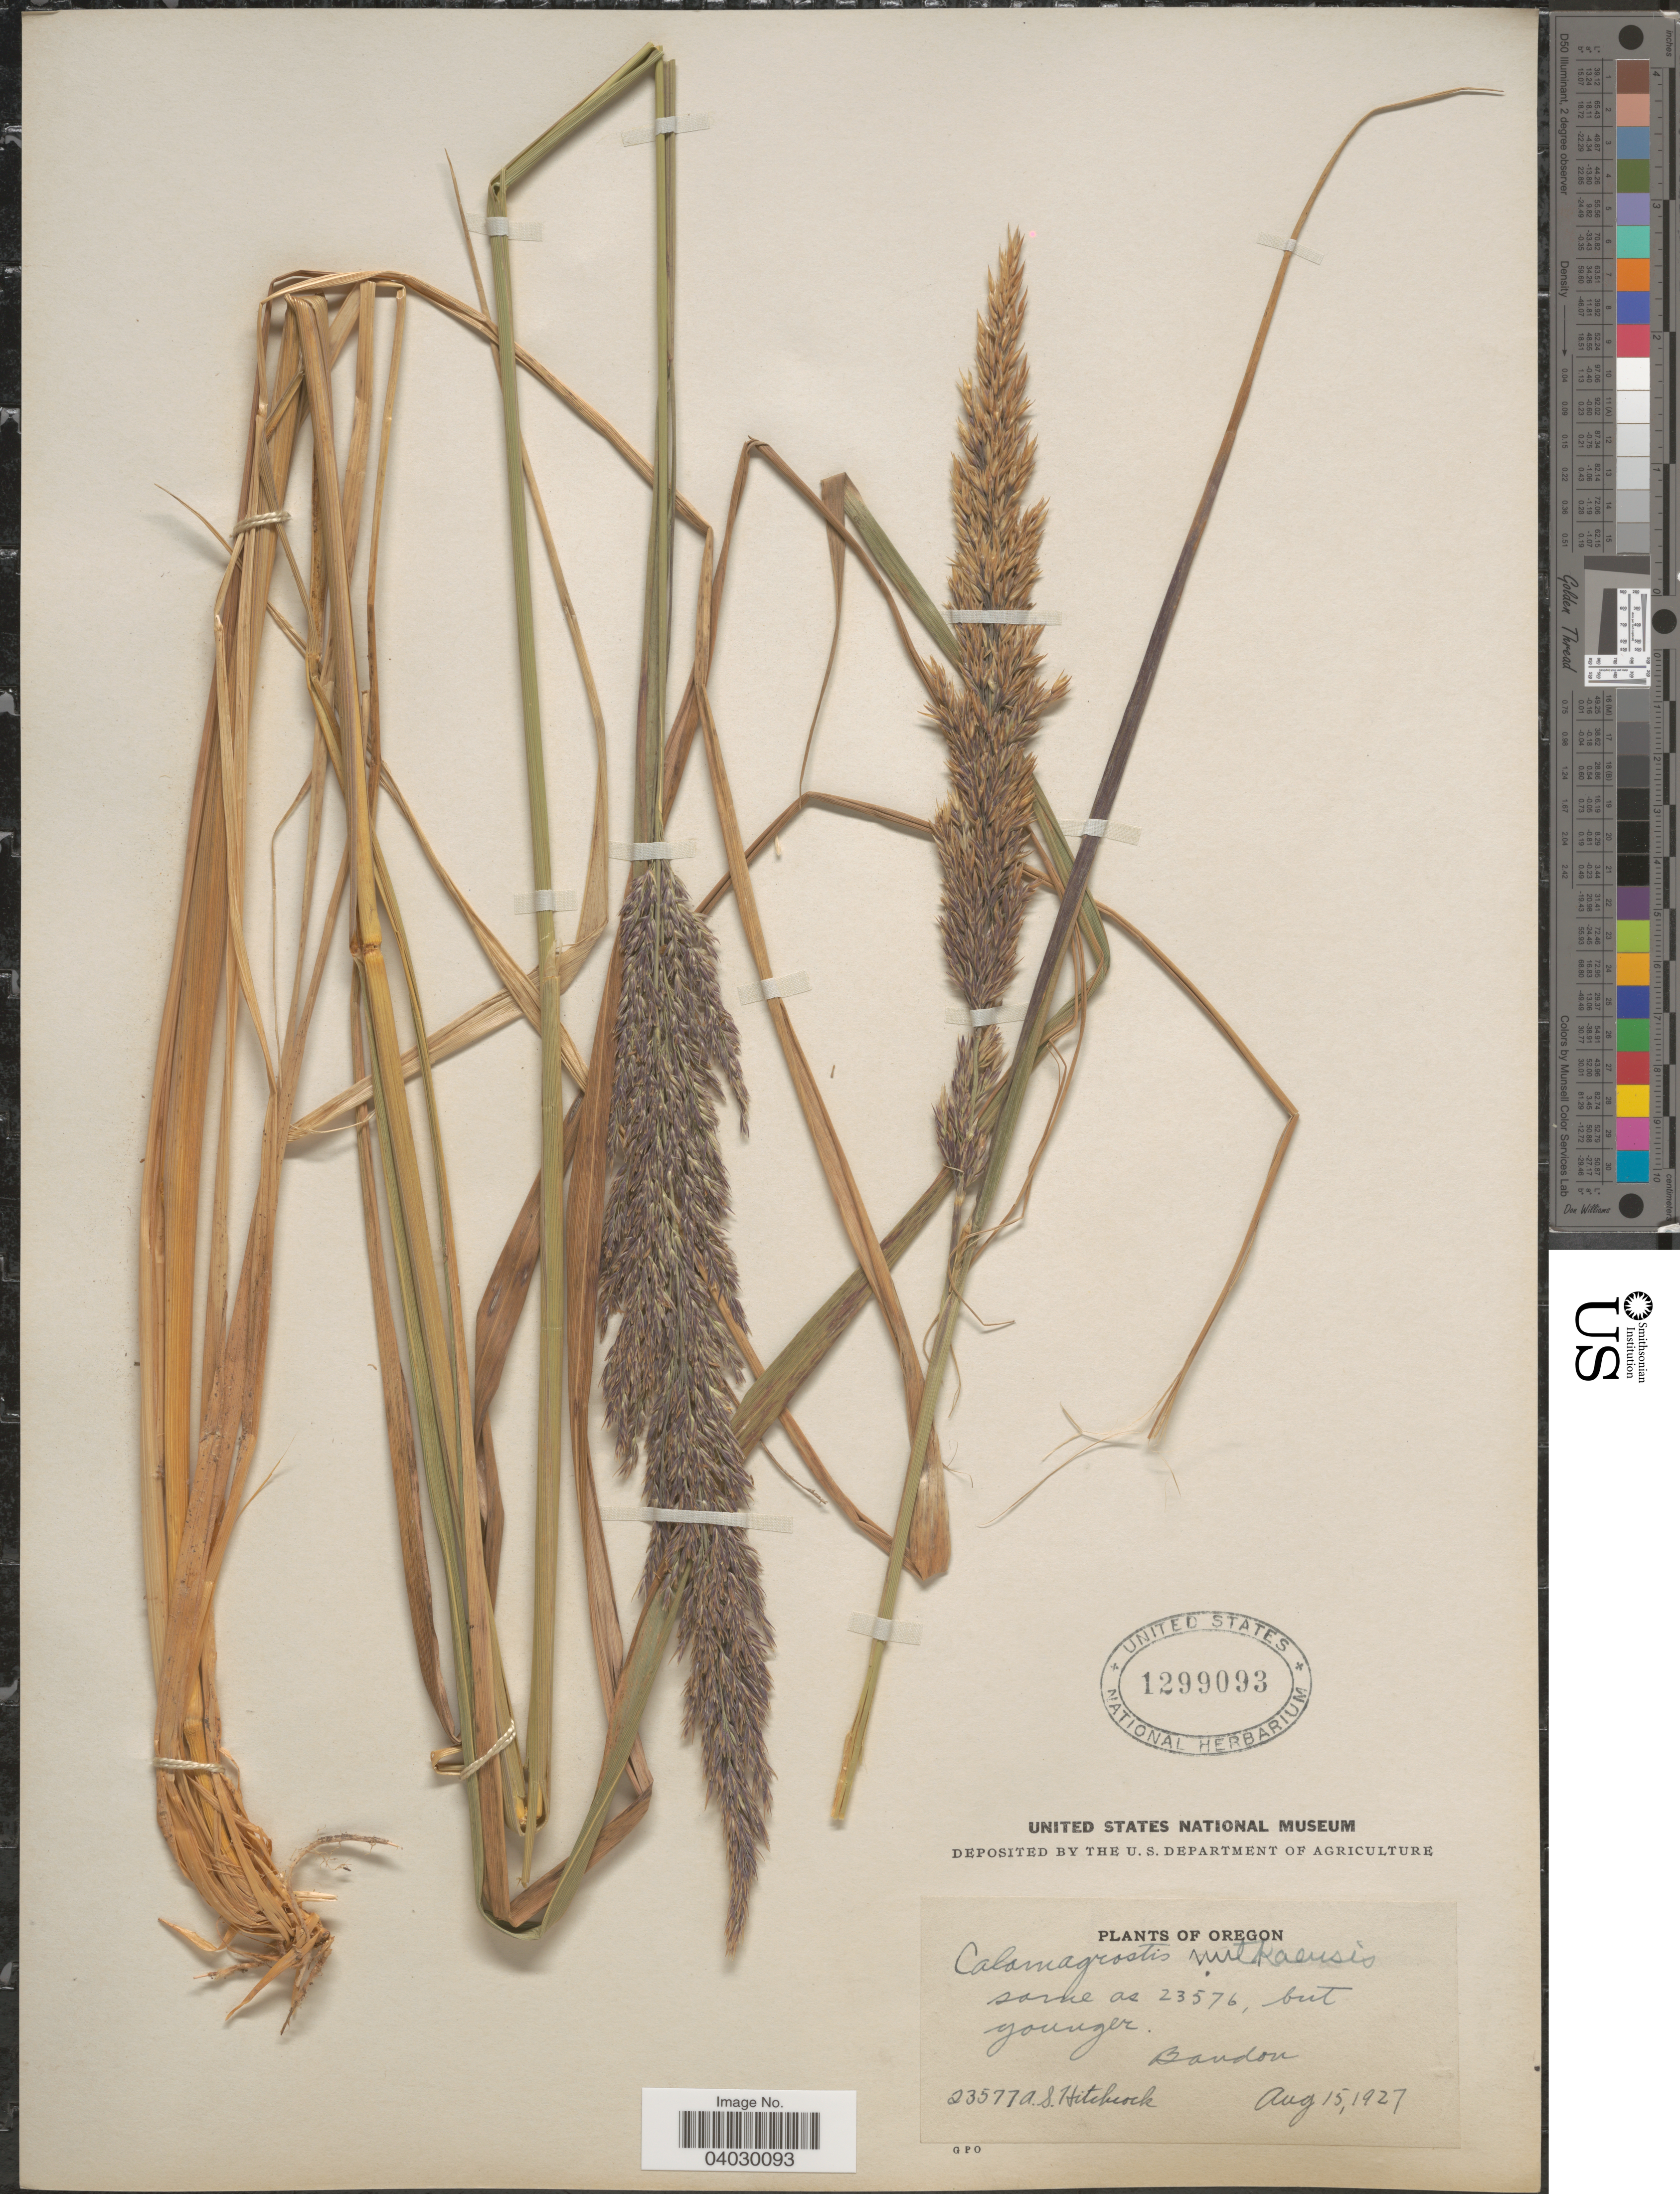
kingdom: Plantae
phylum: Tracheophyta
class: Liliopsida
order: Poales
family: Poaceae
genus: Calamagrostis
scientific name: Calamagrostis nutkaensis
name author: (J. Presl) Steud.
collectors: A. S. Hitchcock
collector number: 23577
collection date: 1927-08-15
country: United States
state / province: Oregon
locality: Bandon.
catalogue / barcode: US 1299093